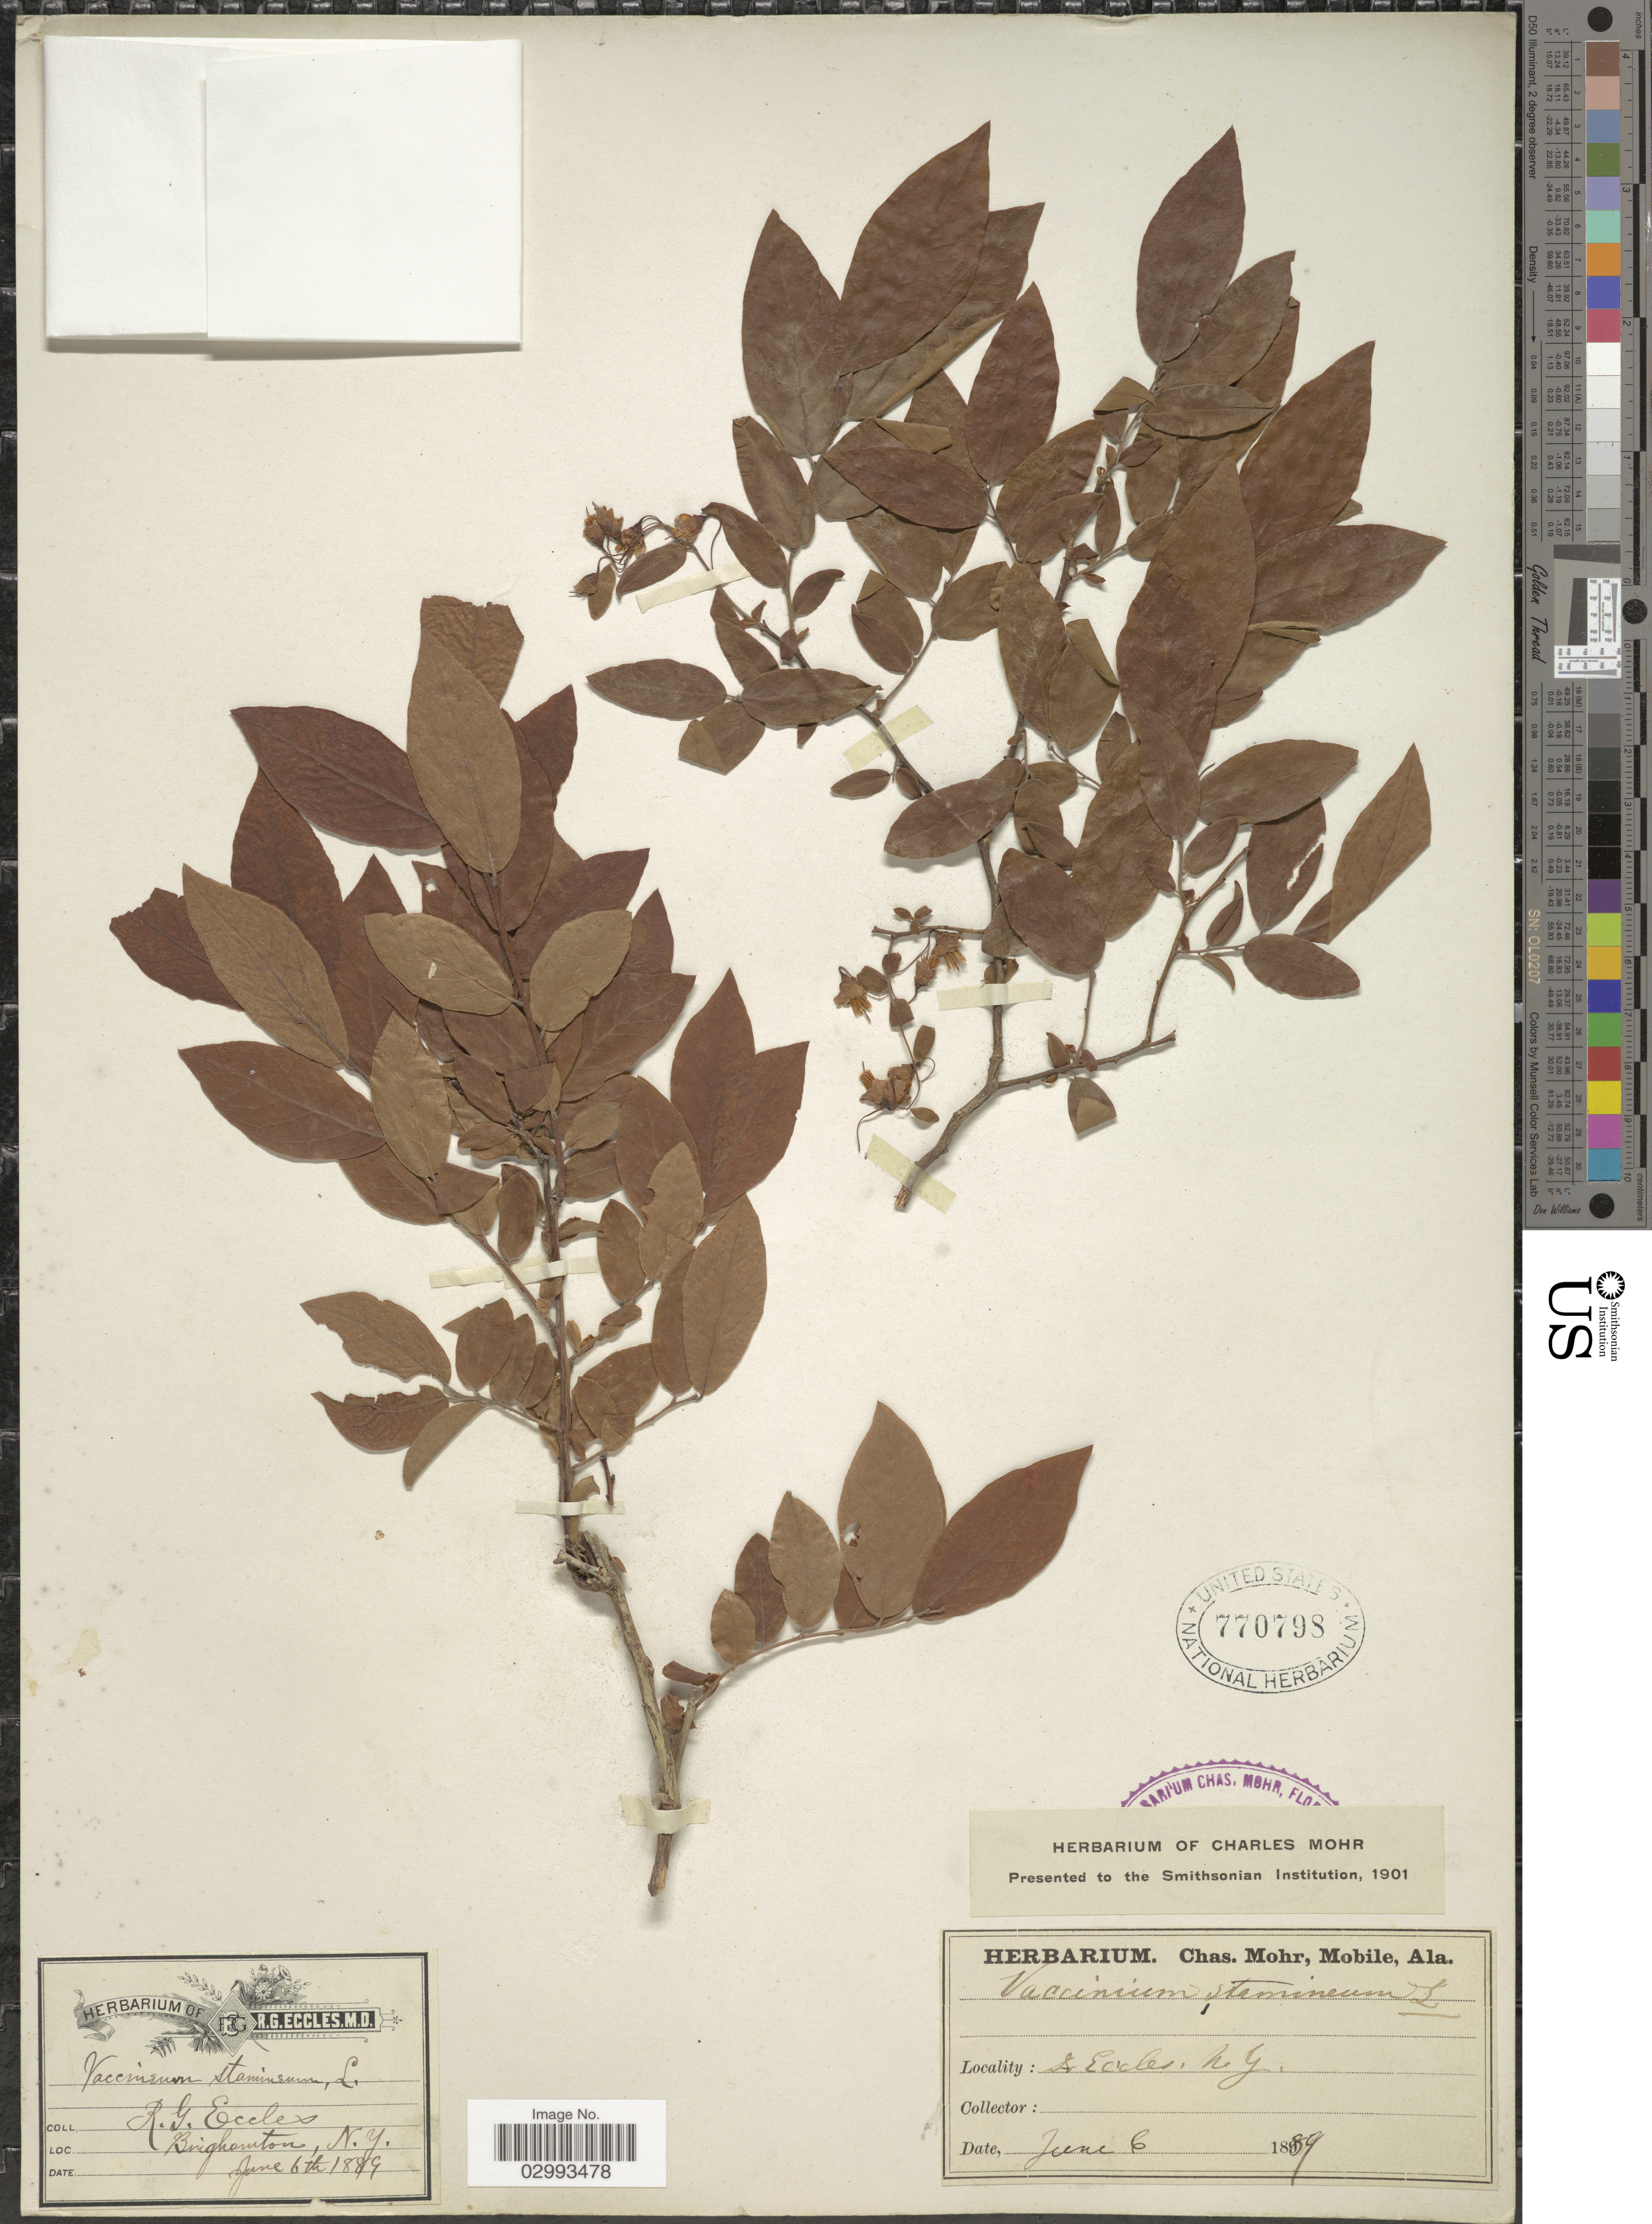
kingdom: Plantae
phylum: Tracheophyta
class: Magnoliopsida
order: Ericales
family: Ericaceae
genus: Polycodium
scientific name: Polycodium stamineum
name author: (L.) Greene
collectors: R. Eccles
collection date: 1889-06-06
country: United States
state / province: New York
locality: Bighamton.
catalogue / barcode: US 770798